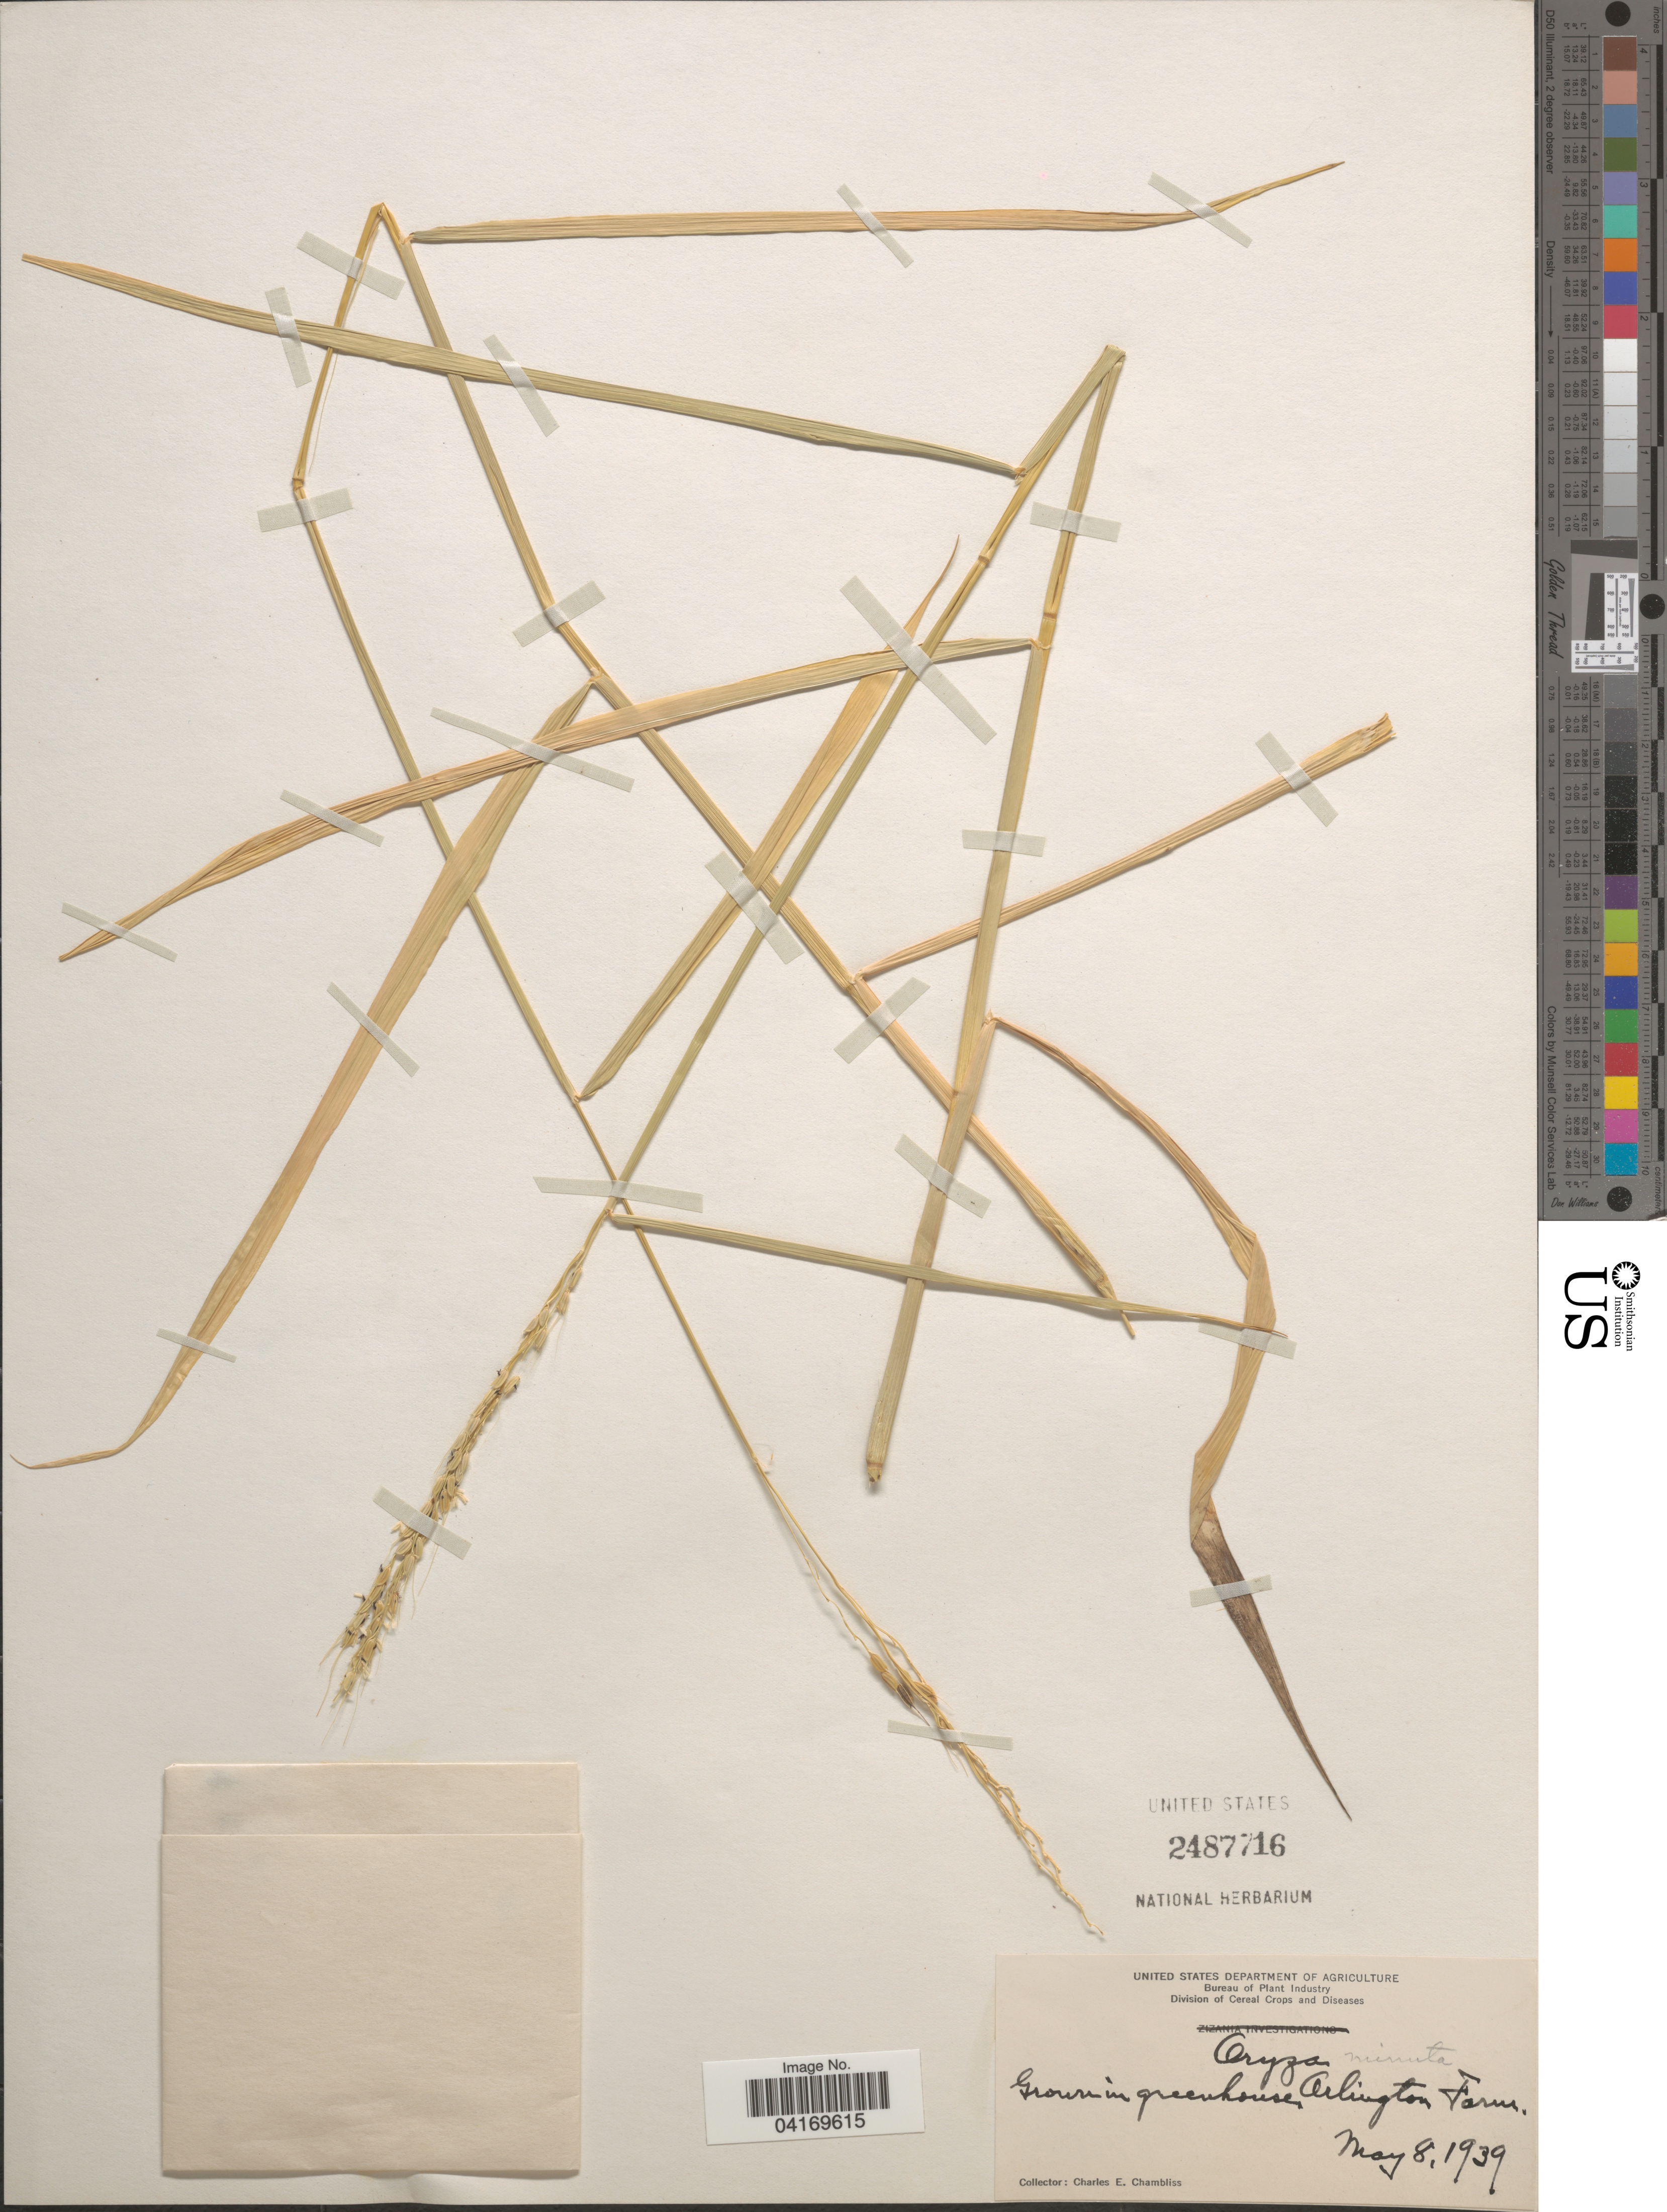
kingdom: Plantae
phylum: Tracheophyta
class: Liliopsida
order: Poales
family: Poaceae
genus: Oryza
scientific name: Oryza latifolia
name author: Desv.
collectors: C. Chambliss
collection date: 1939-05-08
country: United States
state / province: Virginia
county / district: Arlington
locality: Gourim greenhouse. Arlington Farm.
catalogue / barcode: US 2487716